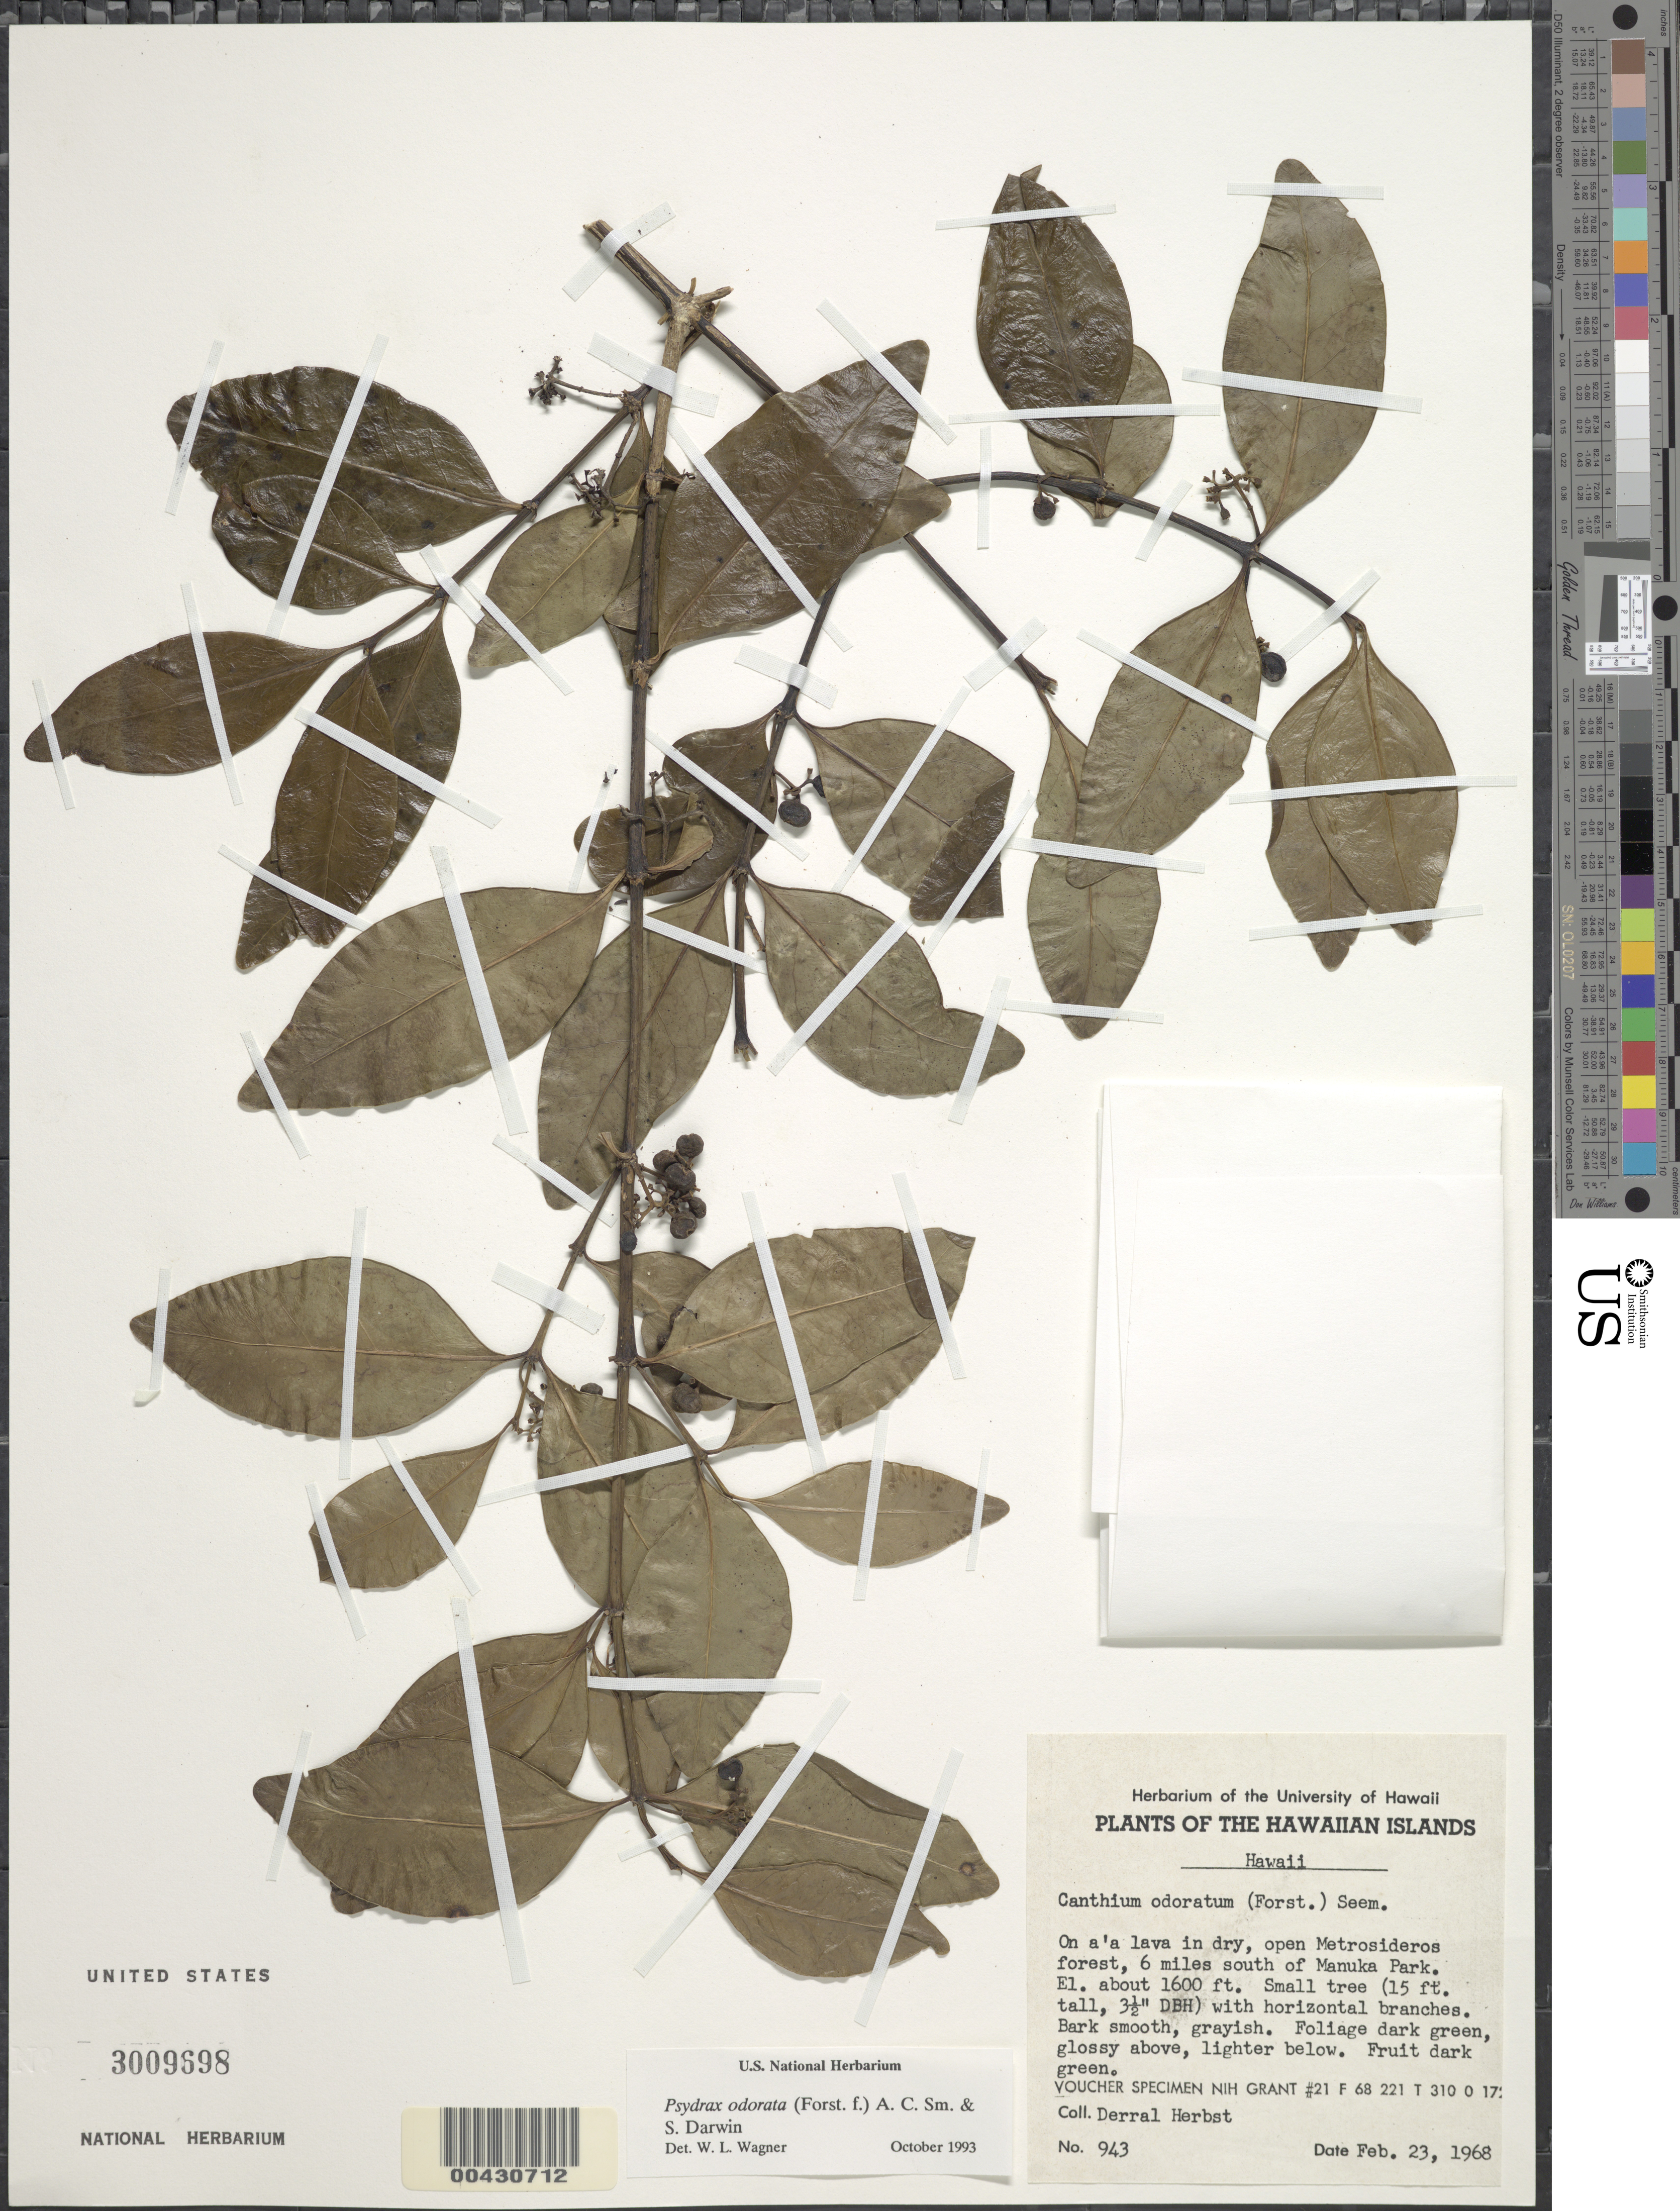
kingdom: Plantae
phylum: Tracheophyta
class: Magnoliopsida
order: Gentianales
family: Rubiaceae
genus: Psydrax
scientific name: Psydrax odorata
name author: (G. Forst.) A.C. Sm. & S.P. Darwin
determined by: Wagner, W. L., (BOT), Smithsonian Institution - National Museum of Natural History (UNITED STATES)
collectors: D. R. Herbst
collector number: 943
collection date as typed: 23 Feb 1968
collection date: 1968-02-23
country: United States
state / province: Hawaii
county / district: Hawaii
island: Hawaii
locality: On a'a lava in forest 6 miles south of Manuka Park.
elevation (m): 488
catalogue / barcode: US 3009698